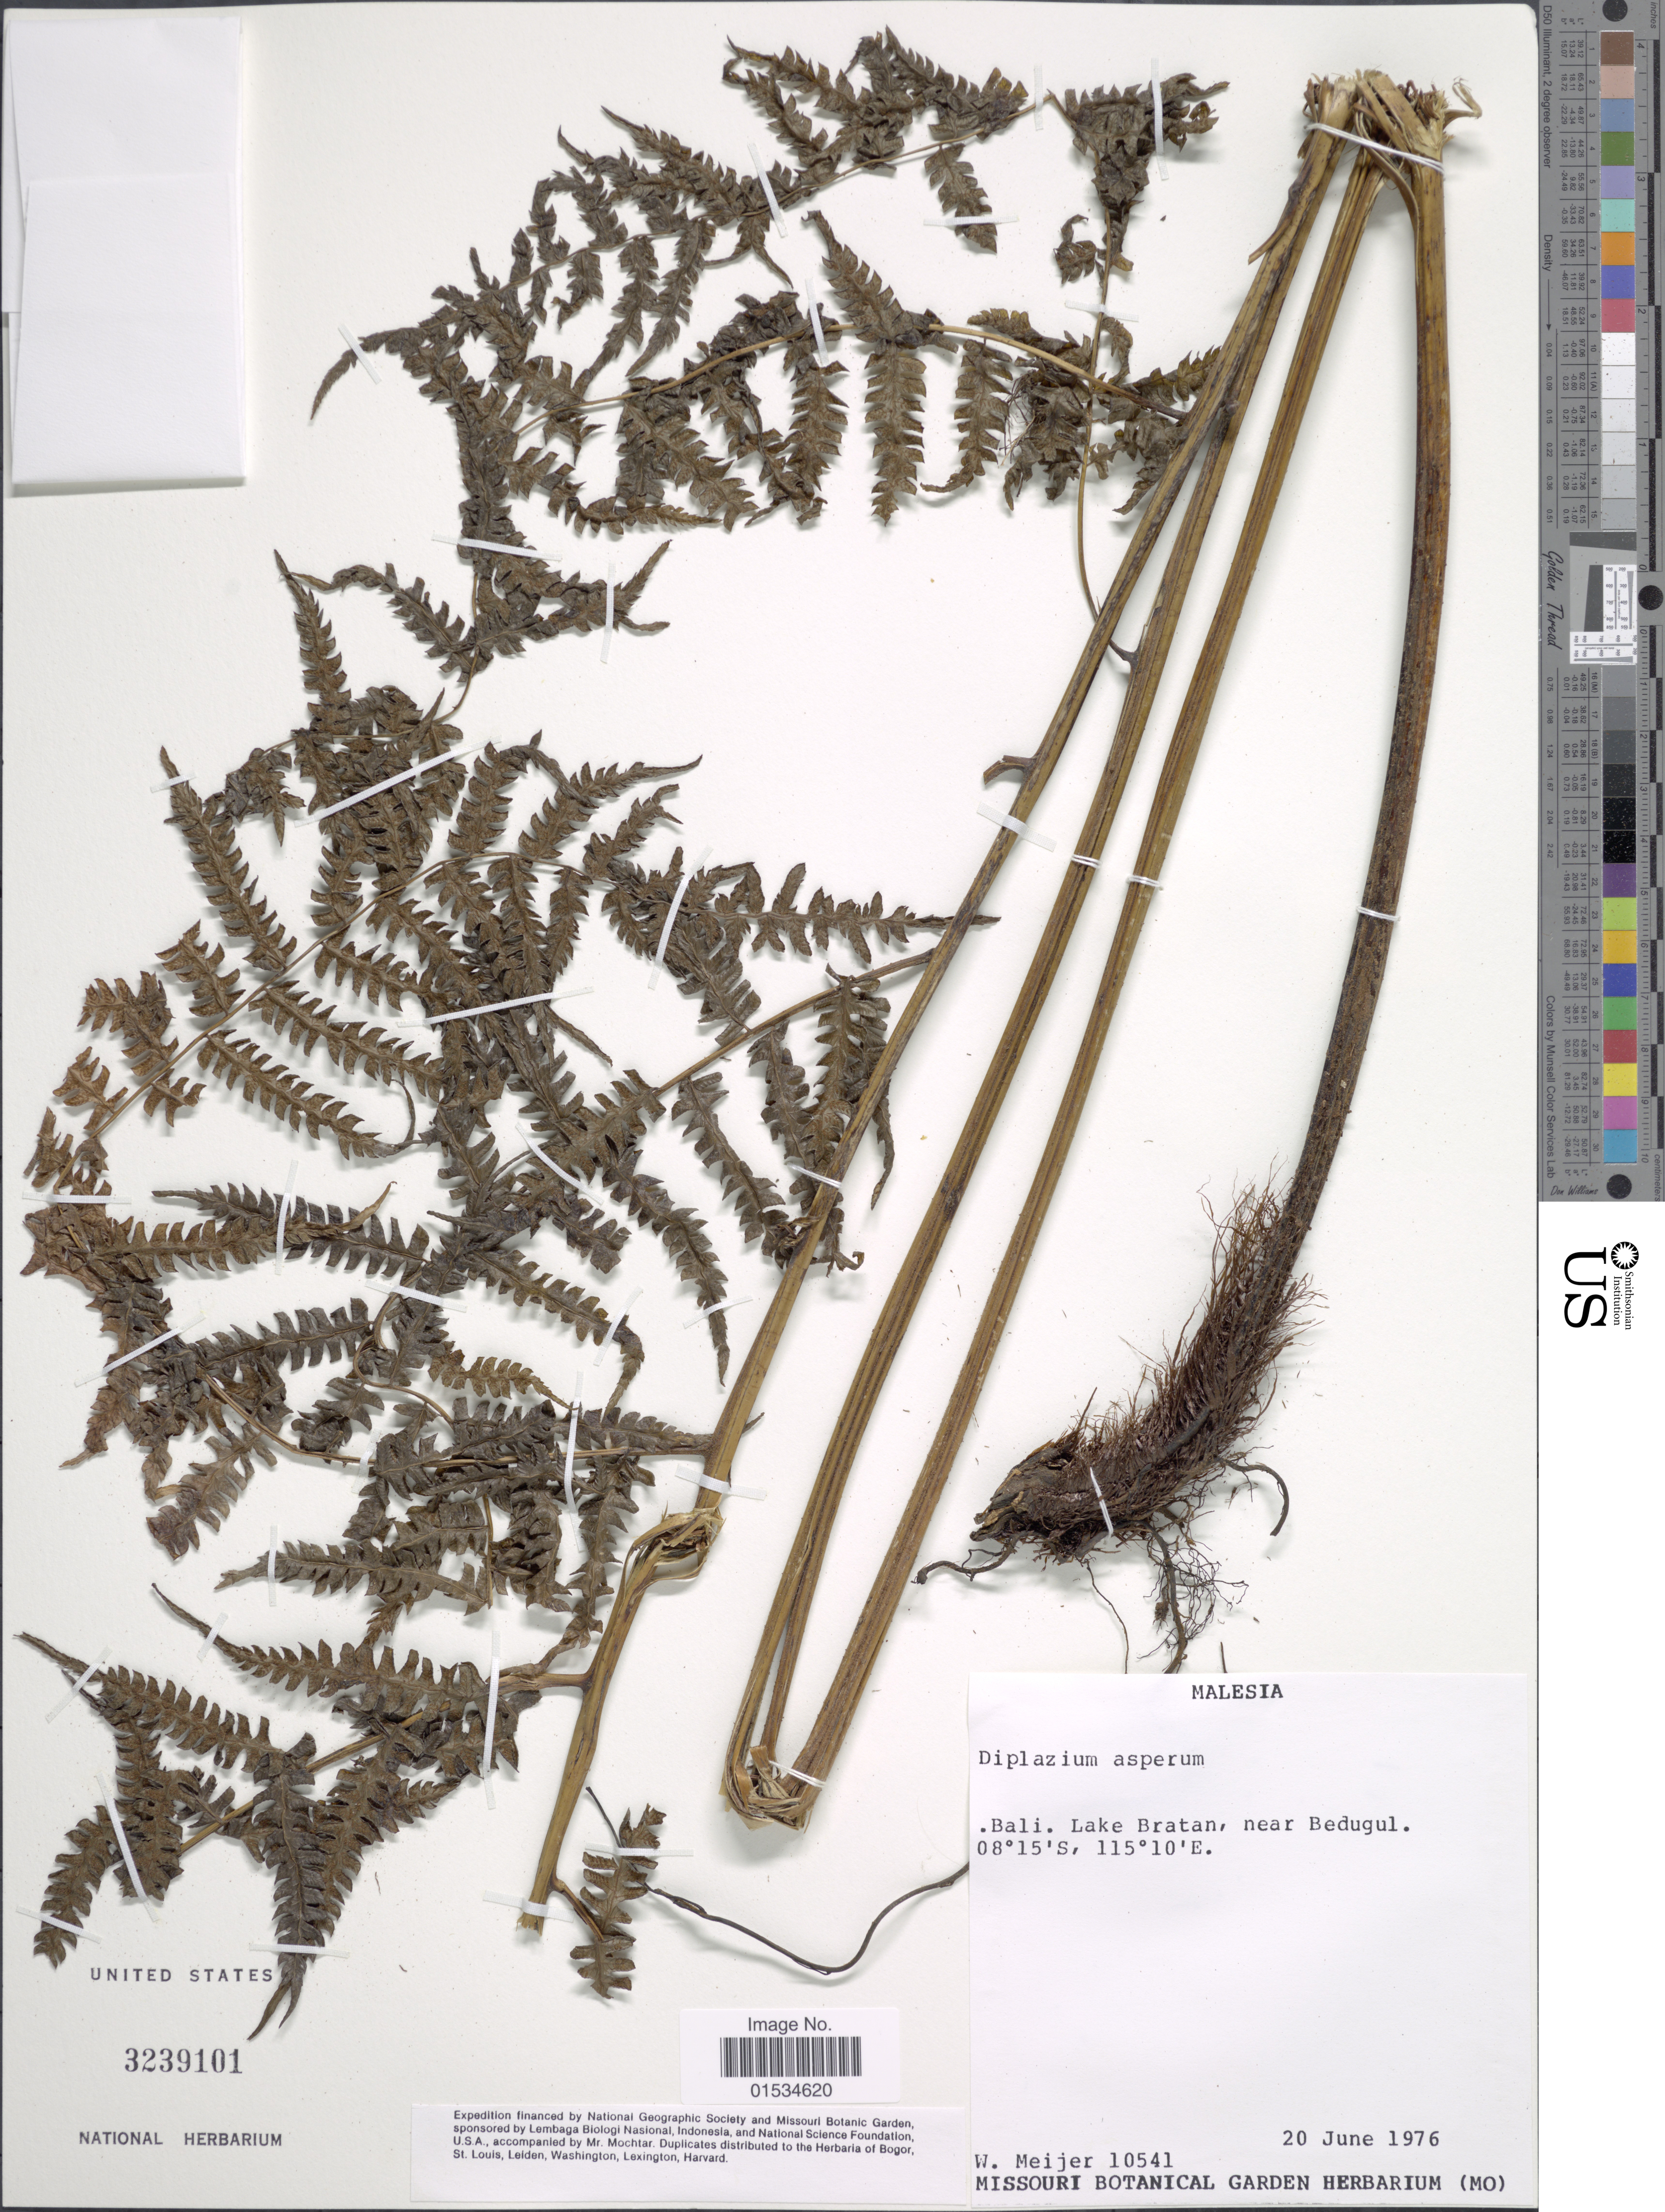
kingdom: Plantae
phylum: Tracheophyta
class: Polypodiopsida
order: Polypodiales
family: Athyriaceae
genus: Diplazium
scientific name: Diplazium asperum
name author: Blume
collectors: W. Meijer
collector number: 10541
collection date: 1976-06-20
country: Indonesia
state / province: Nusa Tenggara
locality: Bali, Lake Bataan, near Bedugul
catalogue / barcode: US 3239101